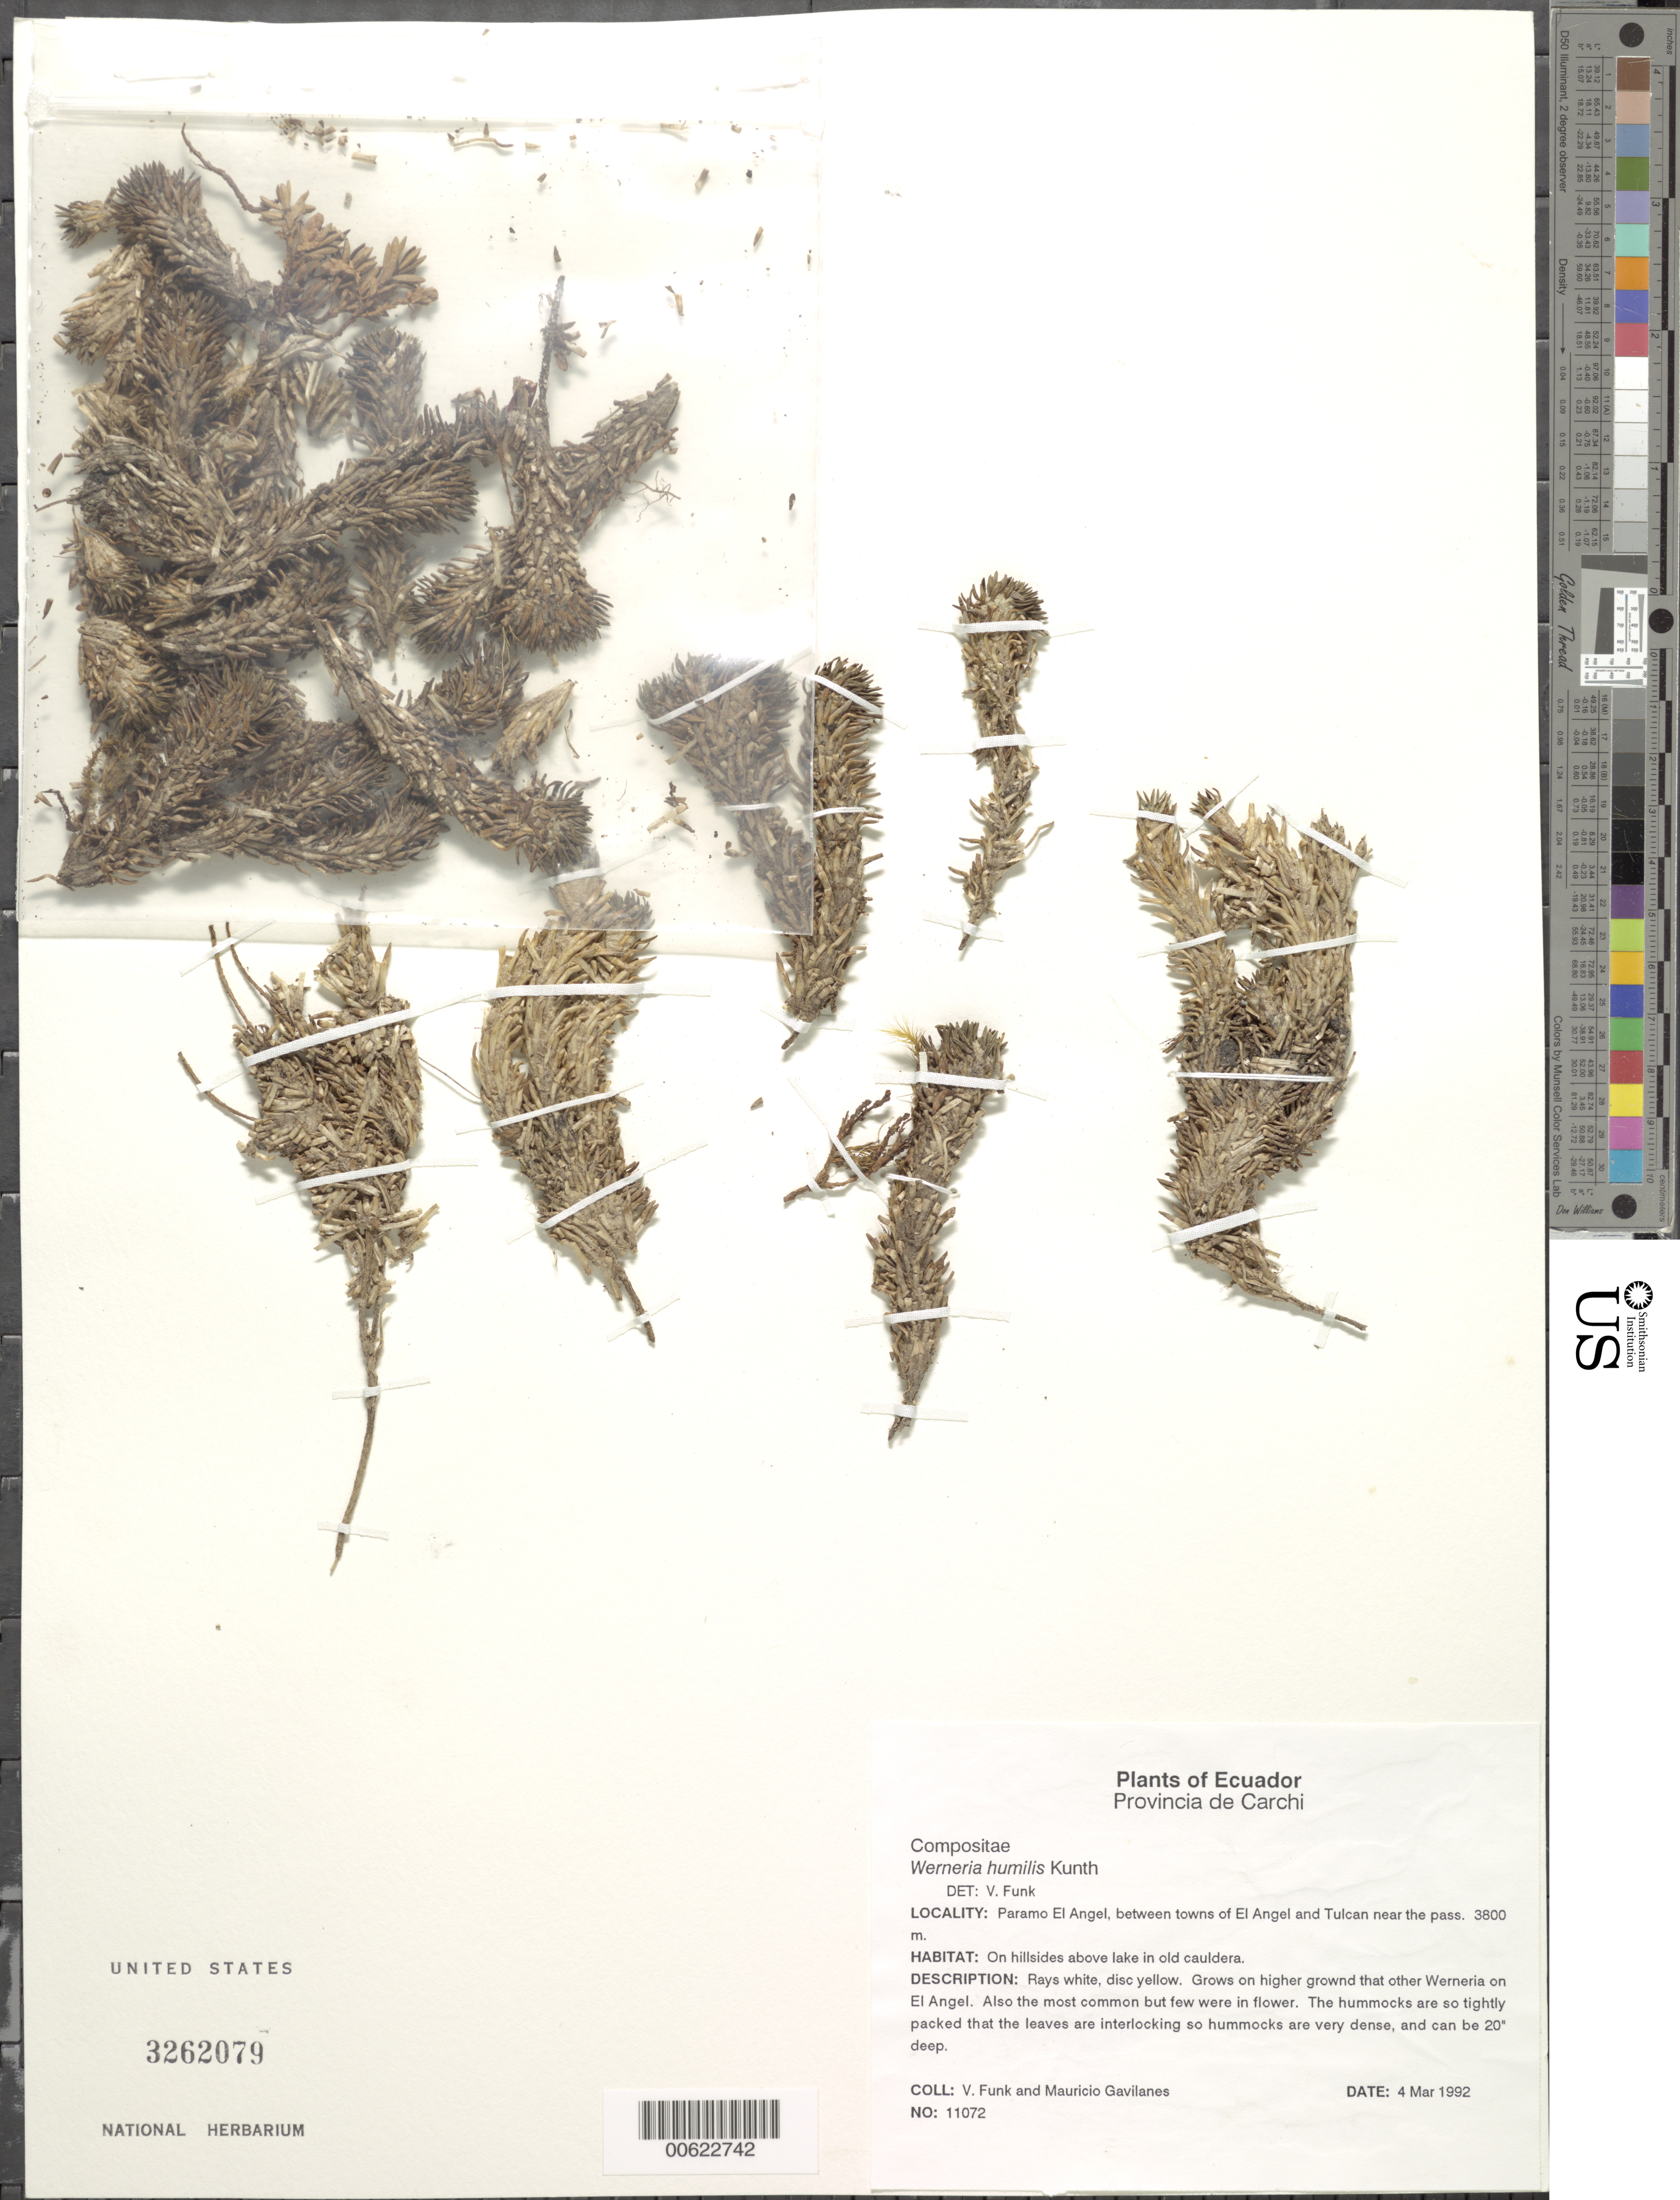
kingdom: Plantae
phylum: Tracheophyta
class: Magnoliopsida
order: Asterales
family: Asteraceae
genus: Xenophyllum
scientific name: Xenophyllum humile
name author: (Kunth) V.A. Funk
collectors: V. Funk & M. Gavilanes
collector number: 11072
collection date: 1992-03-04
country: Ecuador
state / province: Carchi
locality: Páramo El Angel, between towns of El Angel and Tulcán near the pass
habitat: Hillsides above lake in old caldera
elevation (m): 3800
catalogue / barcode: US 3262079